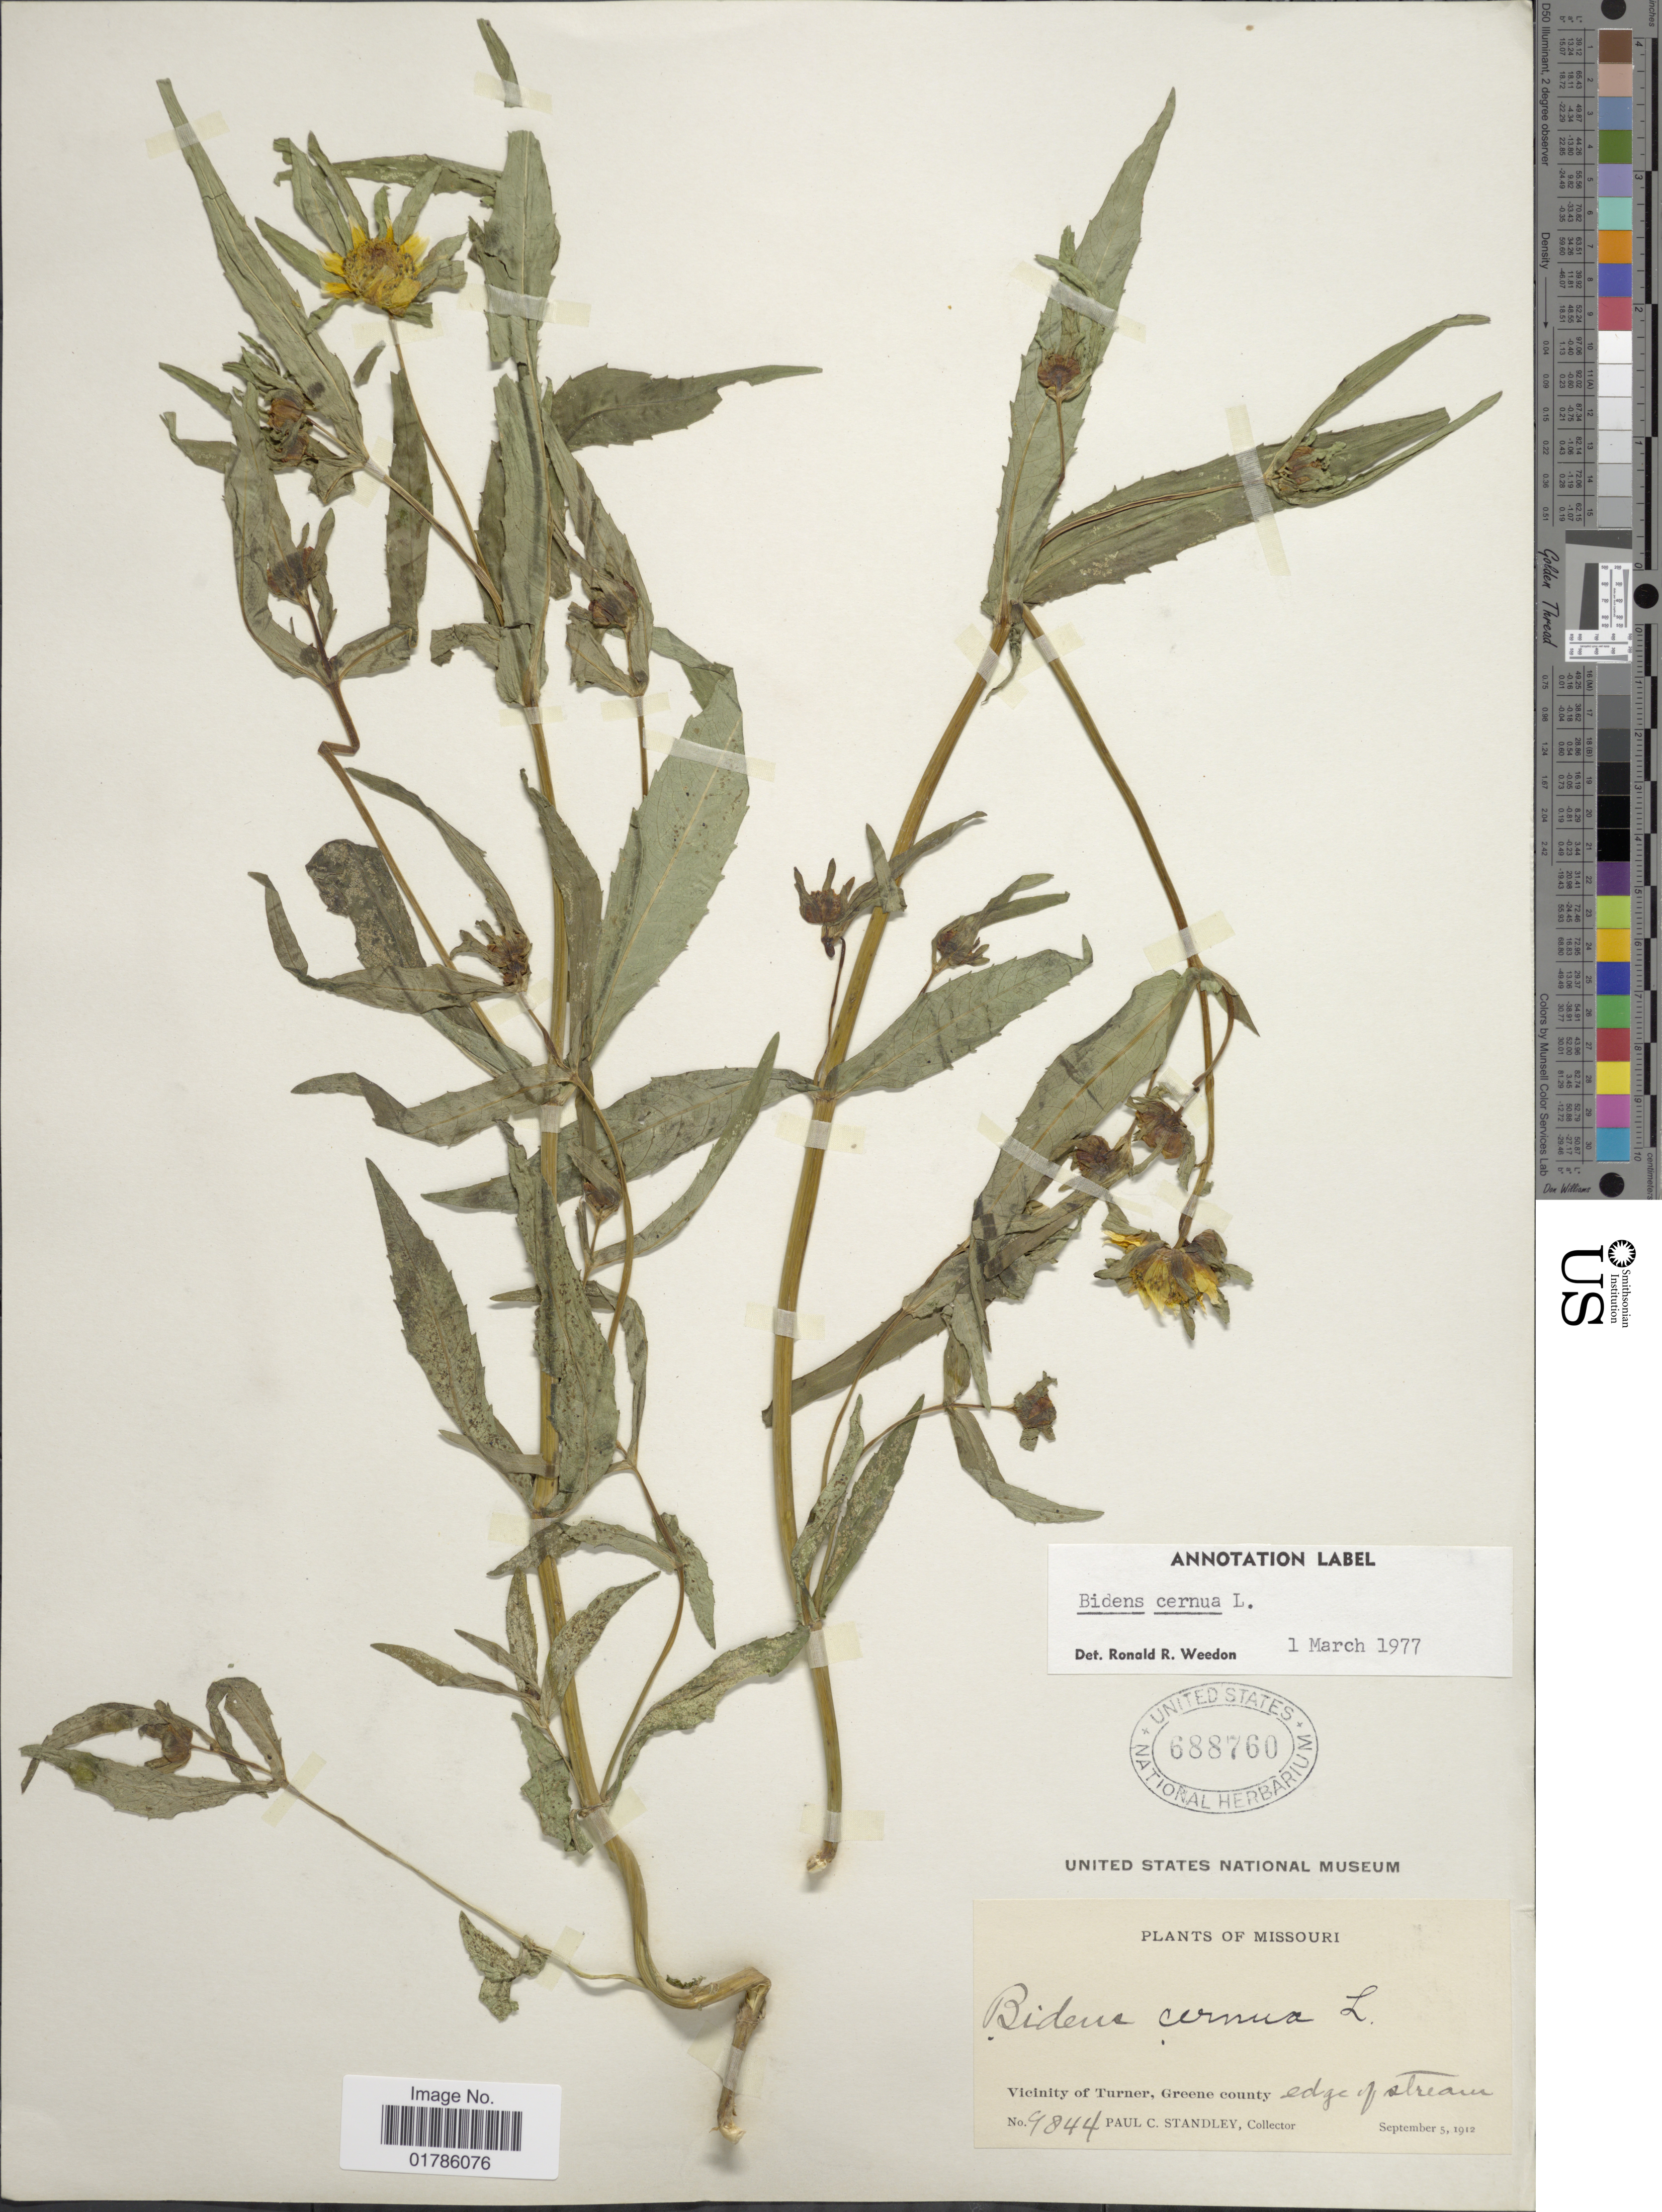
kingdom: Plantae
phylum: Tracheophyta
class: Magnoliopsida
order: Asterales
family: Asteraceae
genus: Bidens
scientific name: Bidens cernua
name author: L.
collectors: P. C. Standley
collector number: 9844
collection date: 1912-09-05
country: United States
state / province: Missouri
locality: Vicinity of Turner, Greene County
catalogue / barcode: US 688760